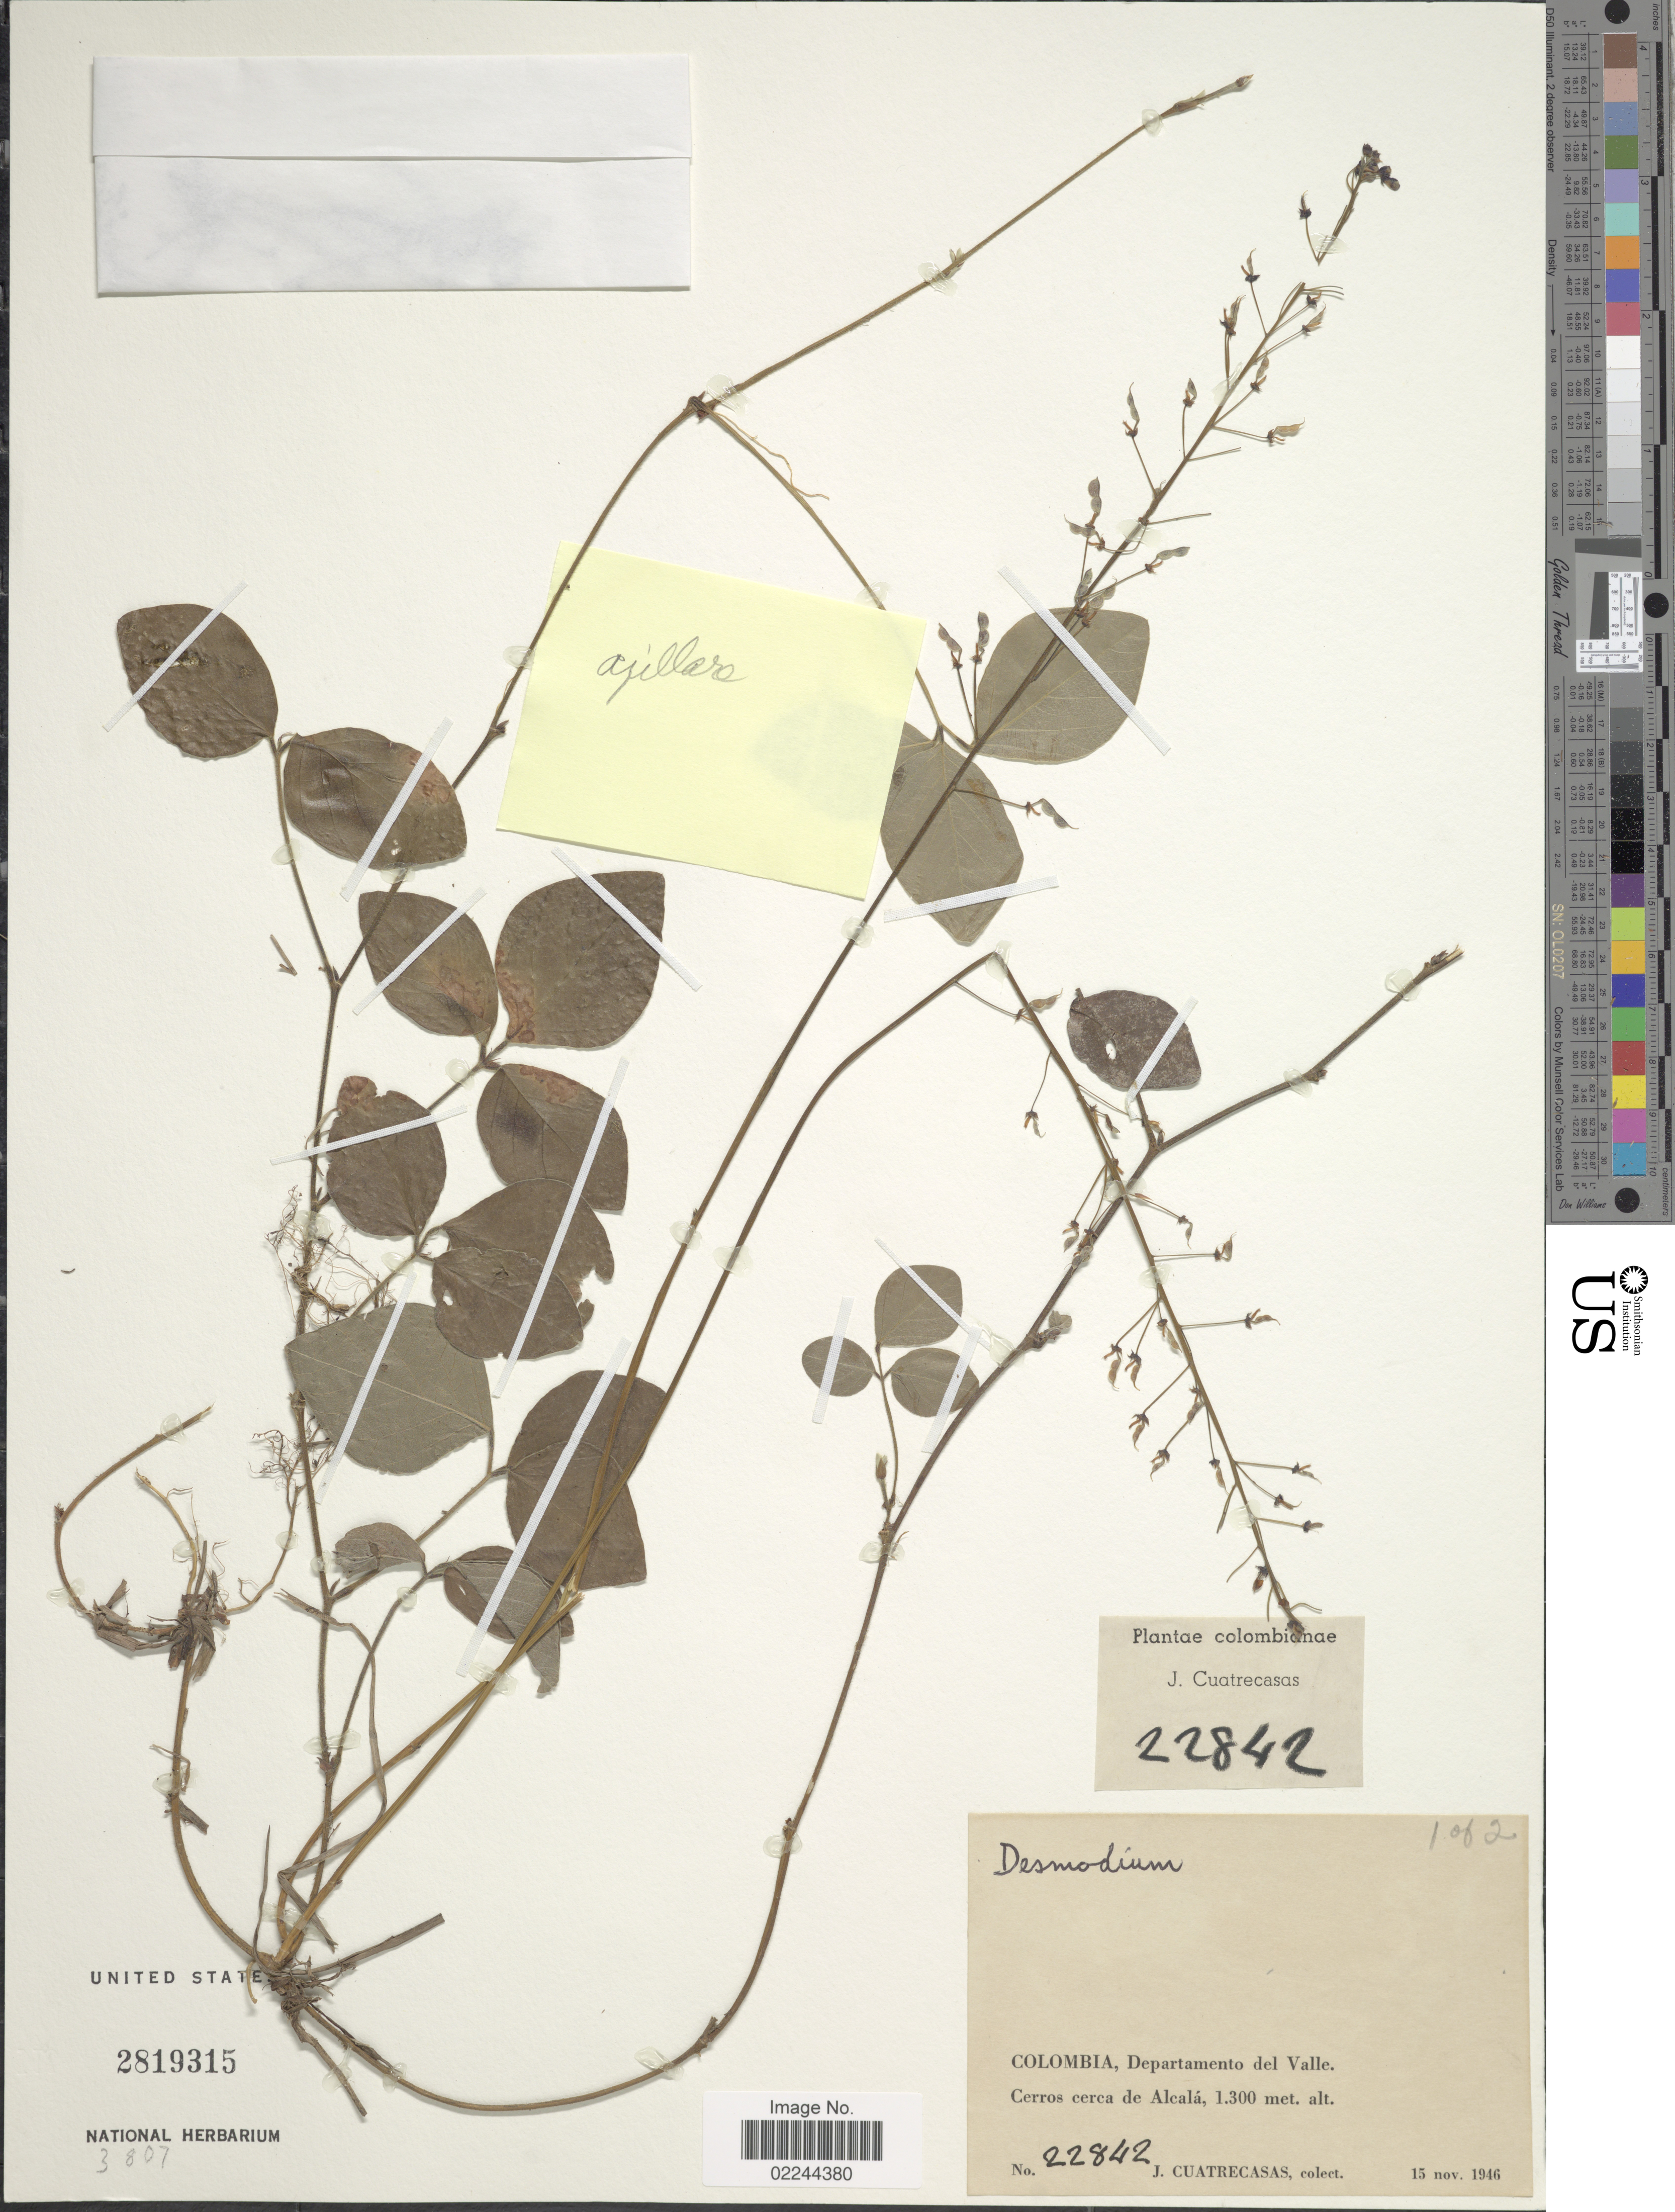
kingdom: Plantae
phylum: Tracheophyta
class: Magnoliopsida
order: Fabales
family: Fabaceae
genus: Desmodium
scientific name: Desmodium axillare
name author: (Sw.) DC.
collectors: J. Cuatrecasas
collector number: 22842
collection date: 1946-11-15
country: Colombia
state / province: Valle del Cauca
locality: Colombia, Departamento del Valle. Cerros cerca de Alcala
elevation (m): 1300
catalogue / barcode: US 2819315